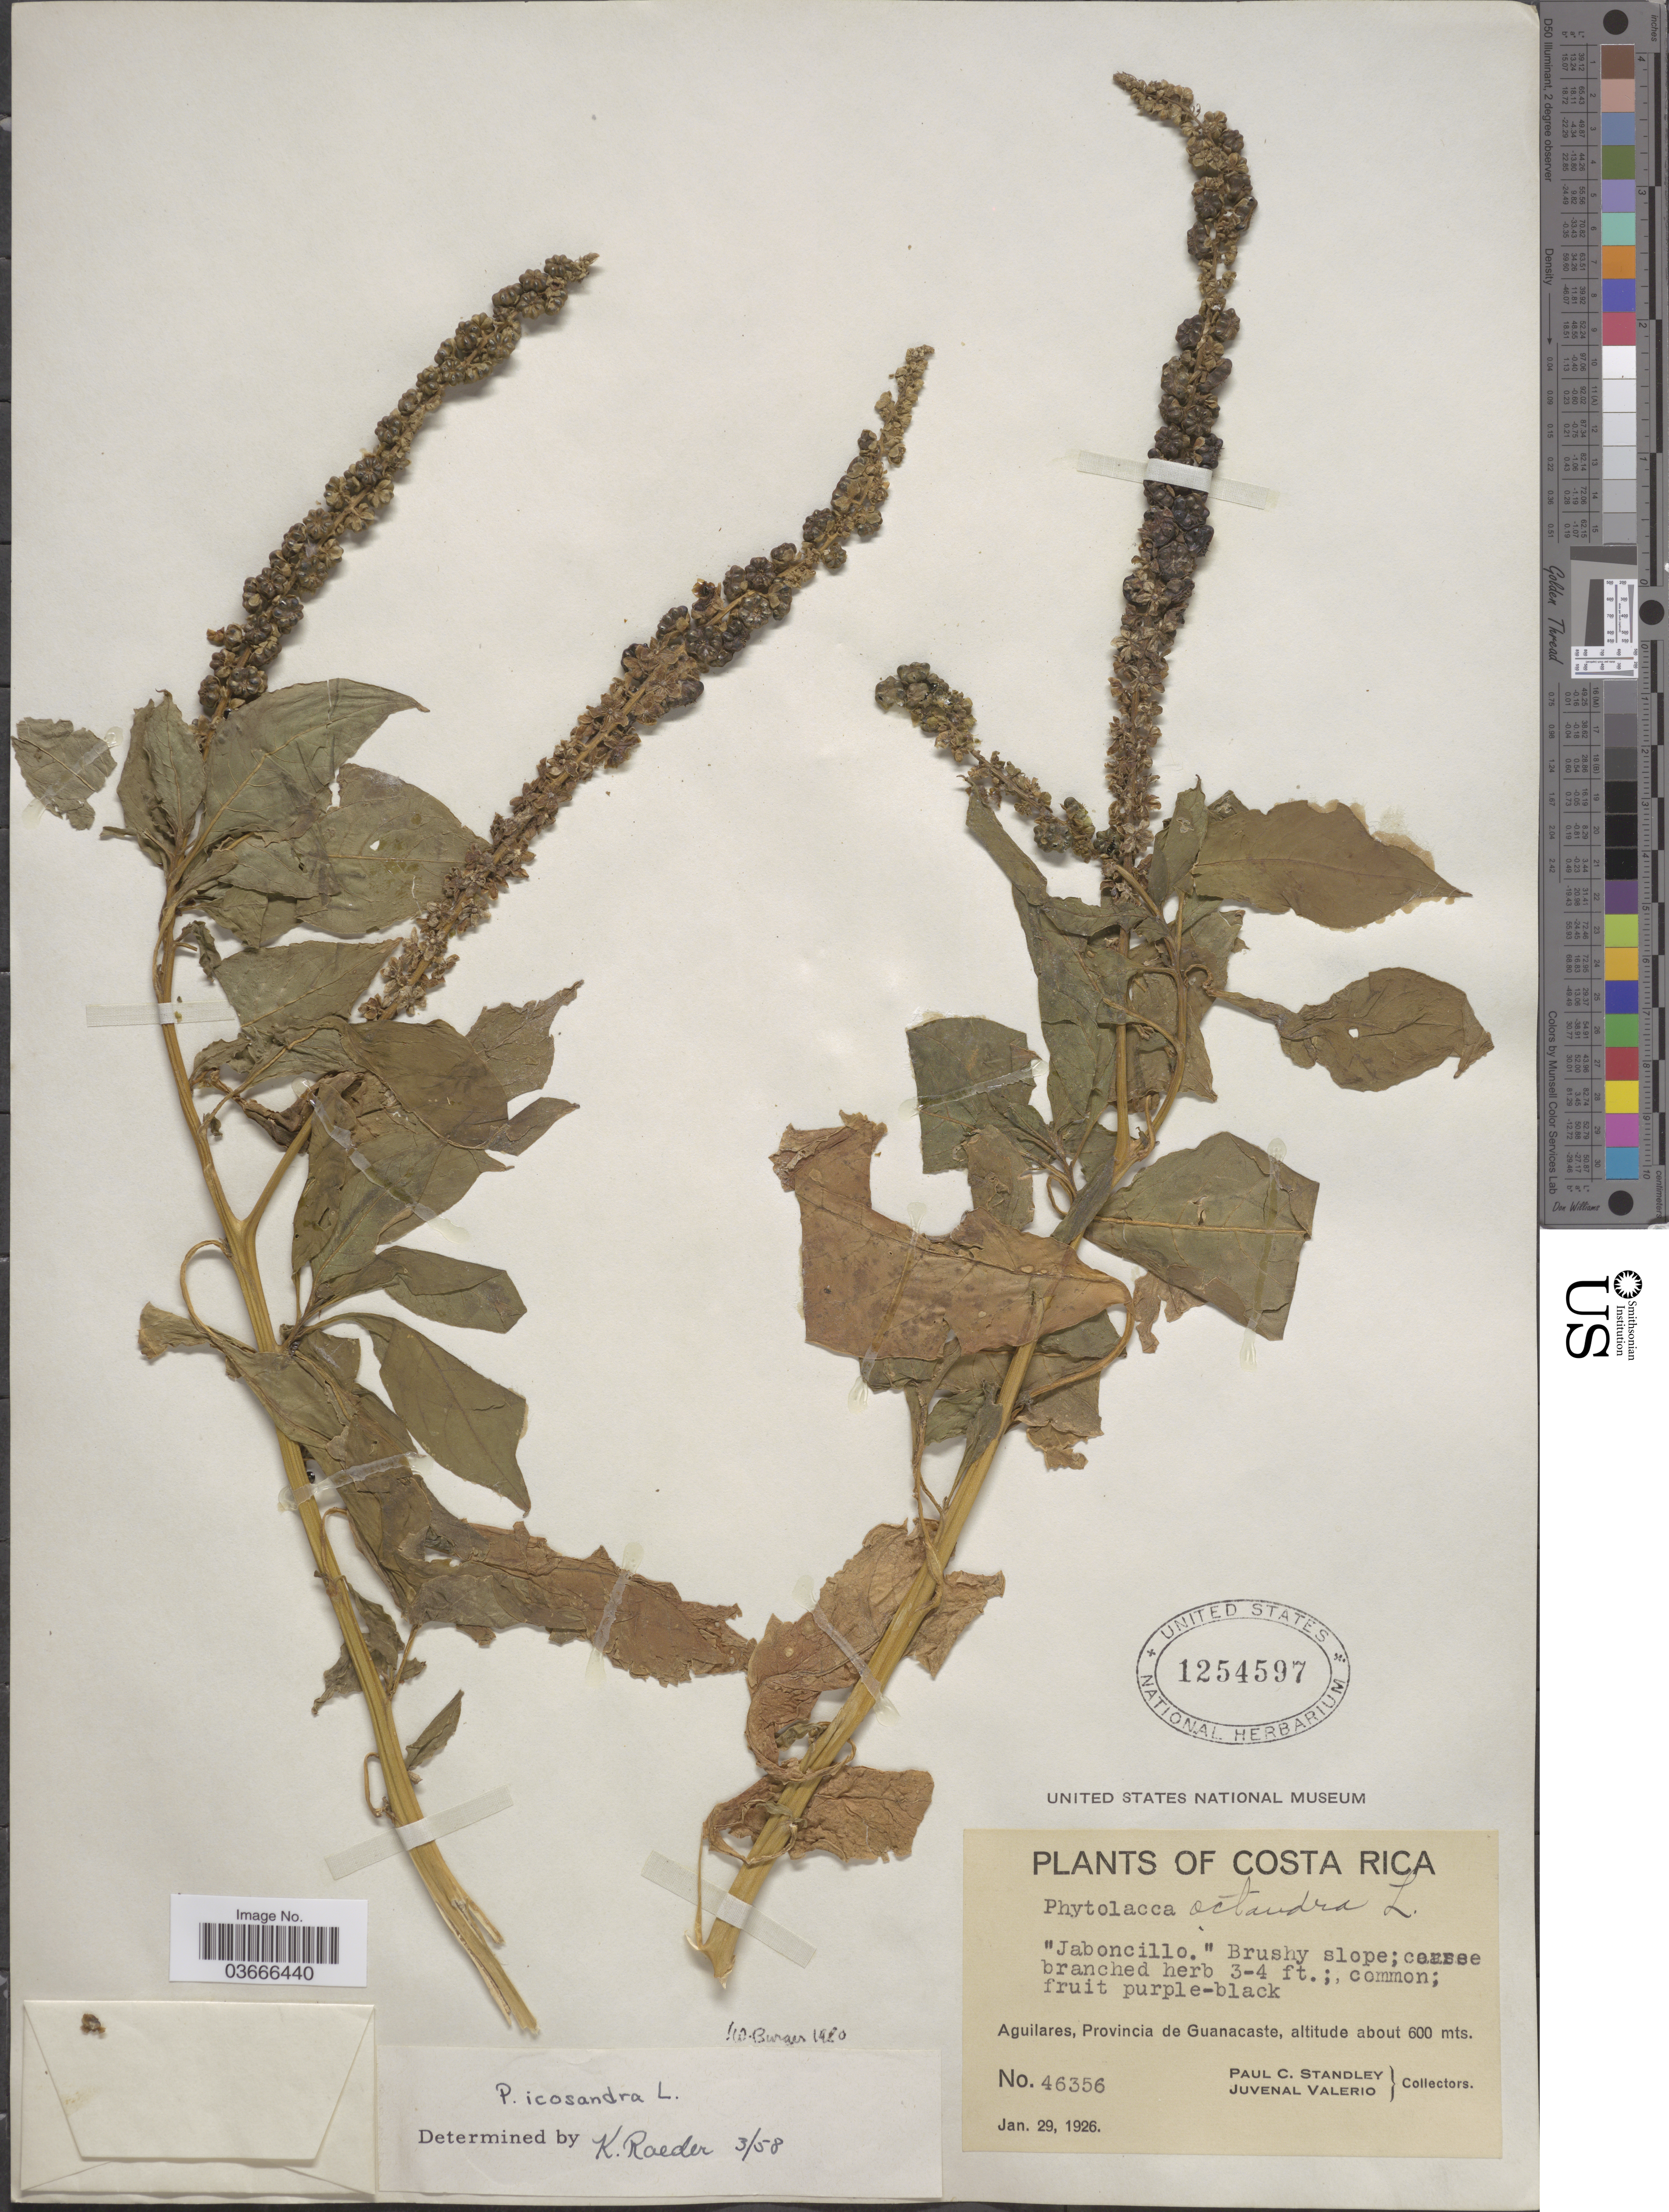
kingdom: Plantae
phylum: Tracheophyta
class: Magnoliopsida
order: Caryophyllales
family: Phytolaccaceae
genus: Phytolacca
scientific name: Phytolacca icosandra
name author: L.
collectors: P. C. Standley & J. Valerio R.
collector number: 46356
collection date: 1926-01-29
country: Costa Rica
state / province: Guanacaste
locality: Aguilares.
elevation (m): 600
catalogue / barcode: US 1254597